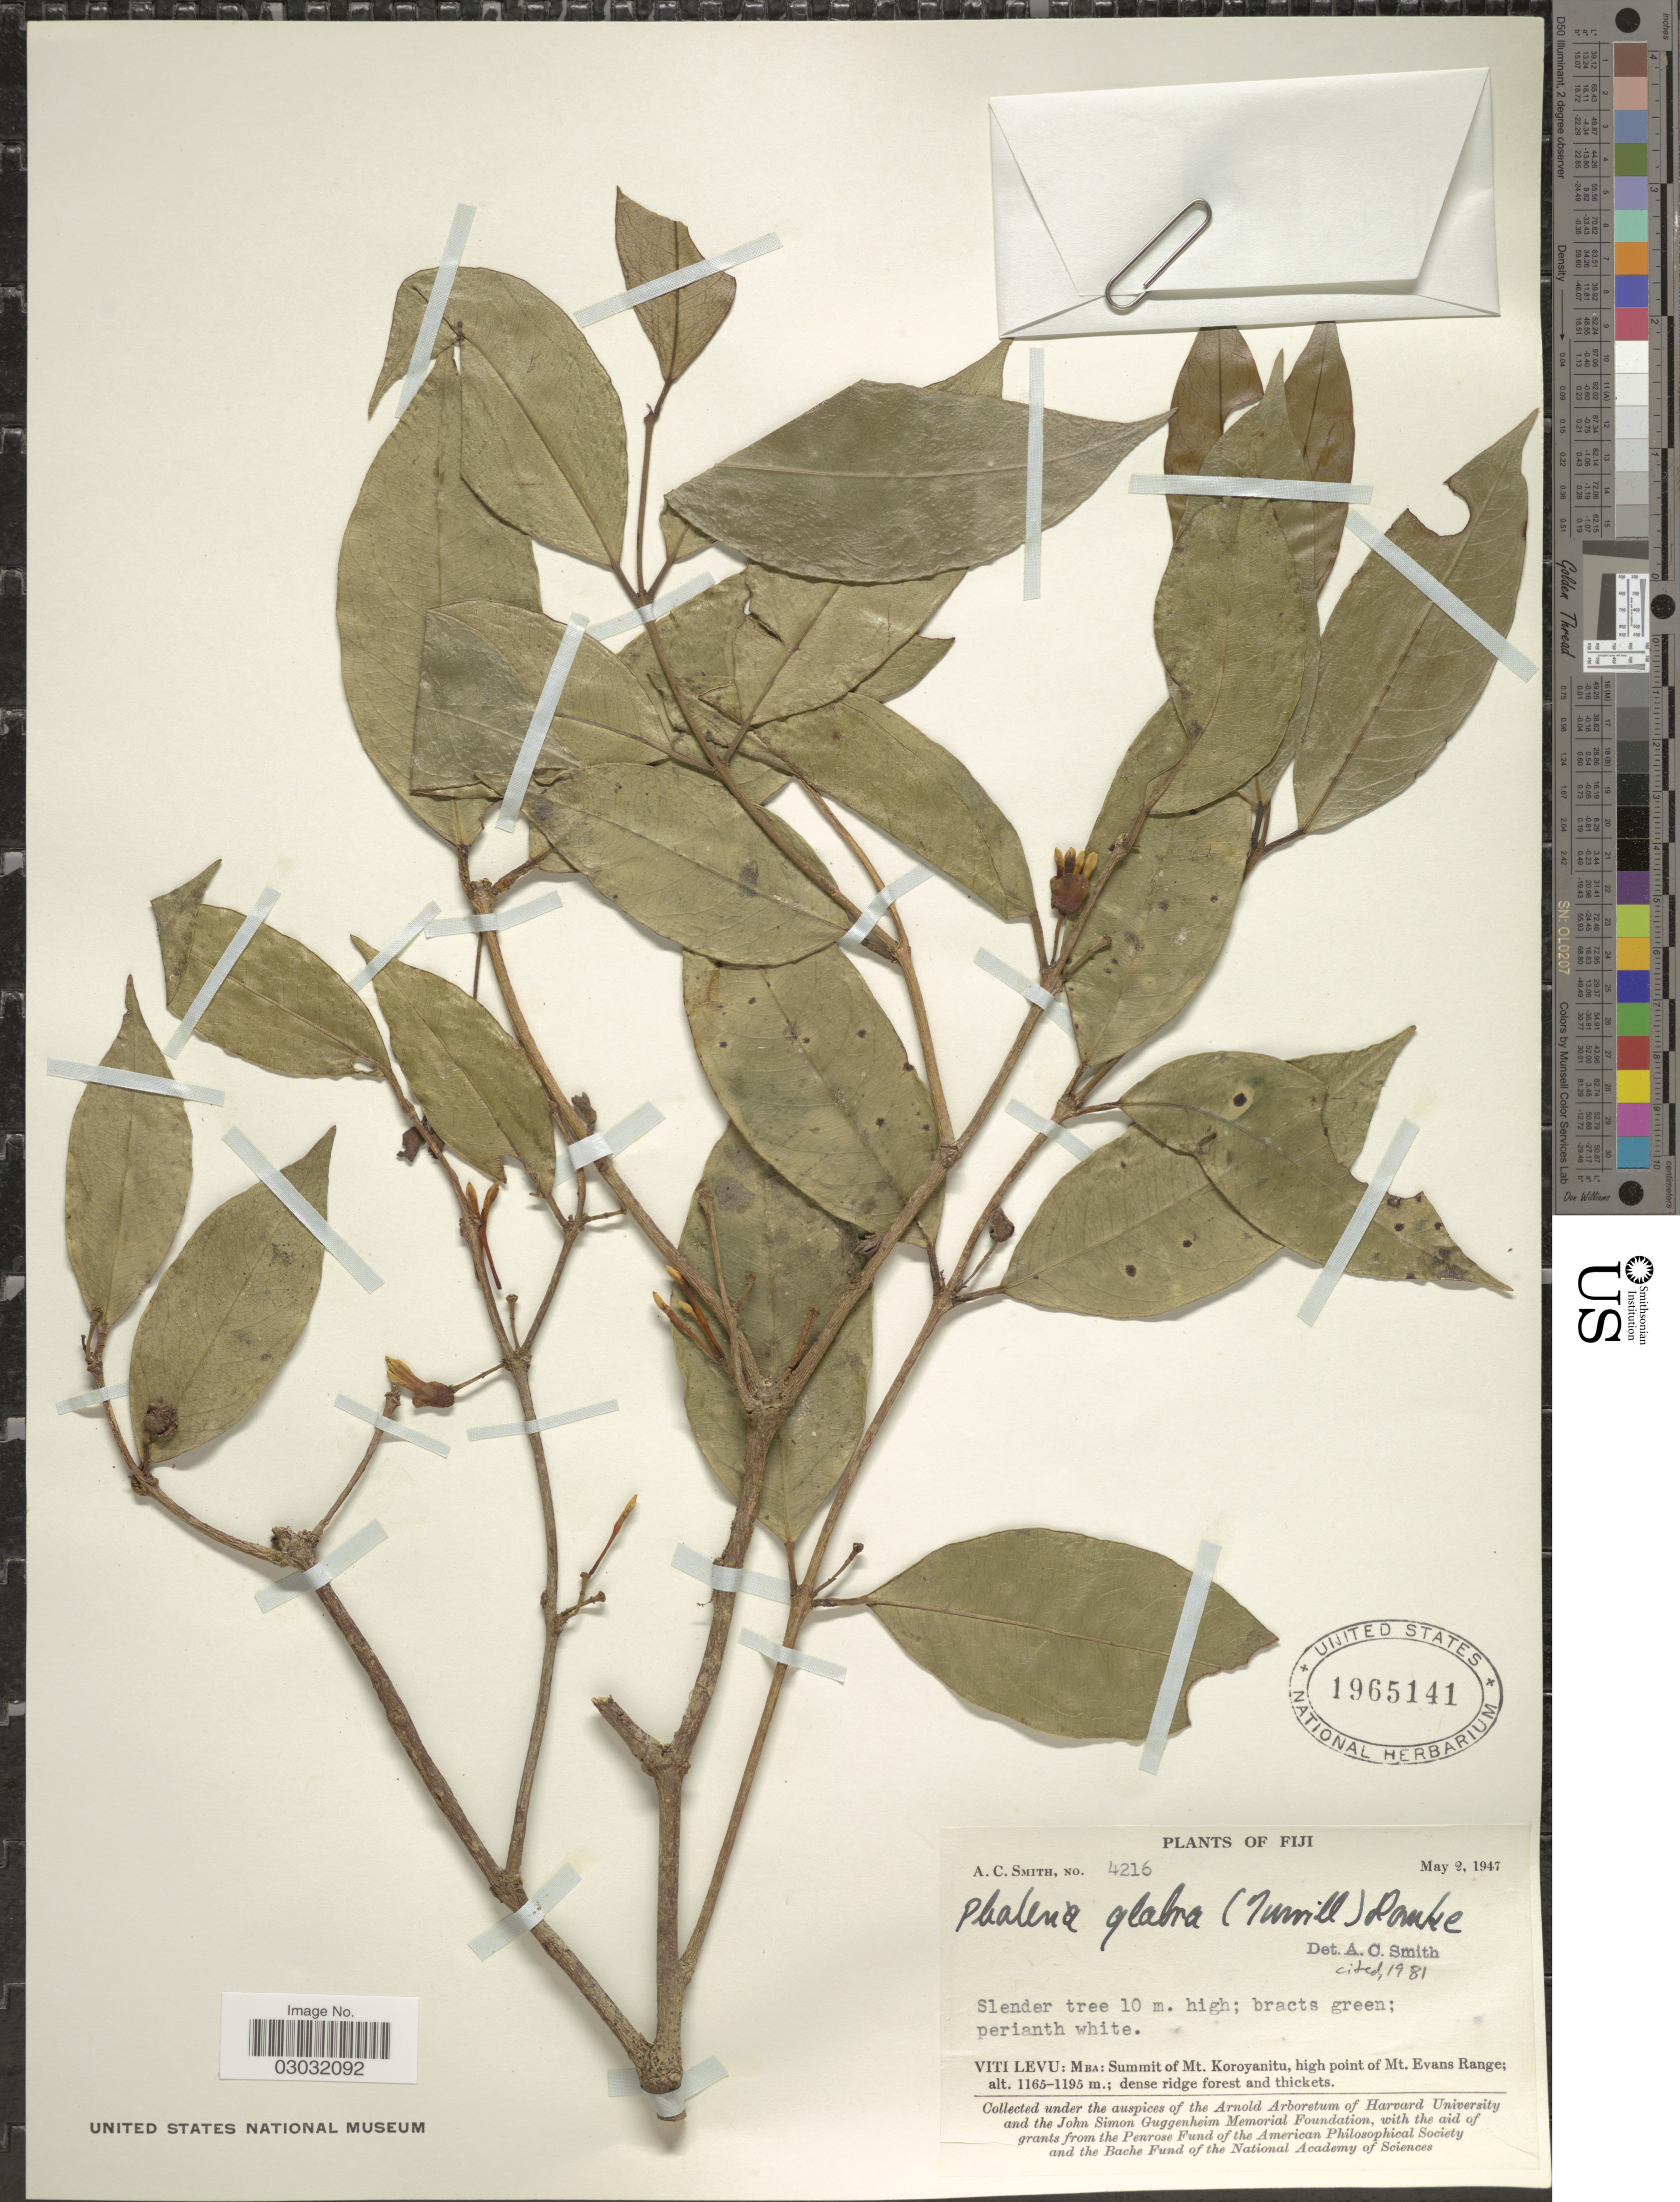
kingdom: Plantae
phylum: Tracheophyta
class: Magnoliopsida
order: Malvales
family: Thymelaeaceae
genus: Phaleria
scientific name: Phaleria glabra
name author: (Turrill) Domke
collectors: A. C. Smith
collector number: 4216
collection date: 1947-05-02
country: Fiji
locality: Viti Levu: Mba: Summit of Mt. Koroyanitu, high point of Mt. Evans Range.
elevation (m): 1165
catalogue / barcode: US 1965141